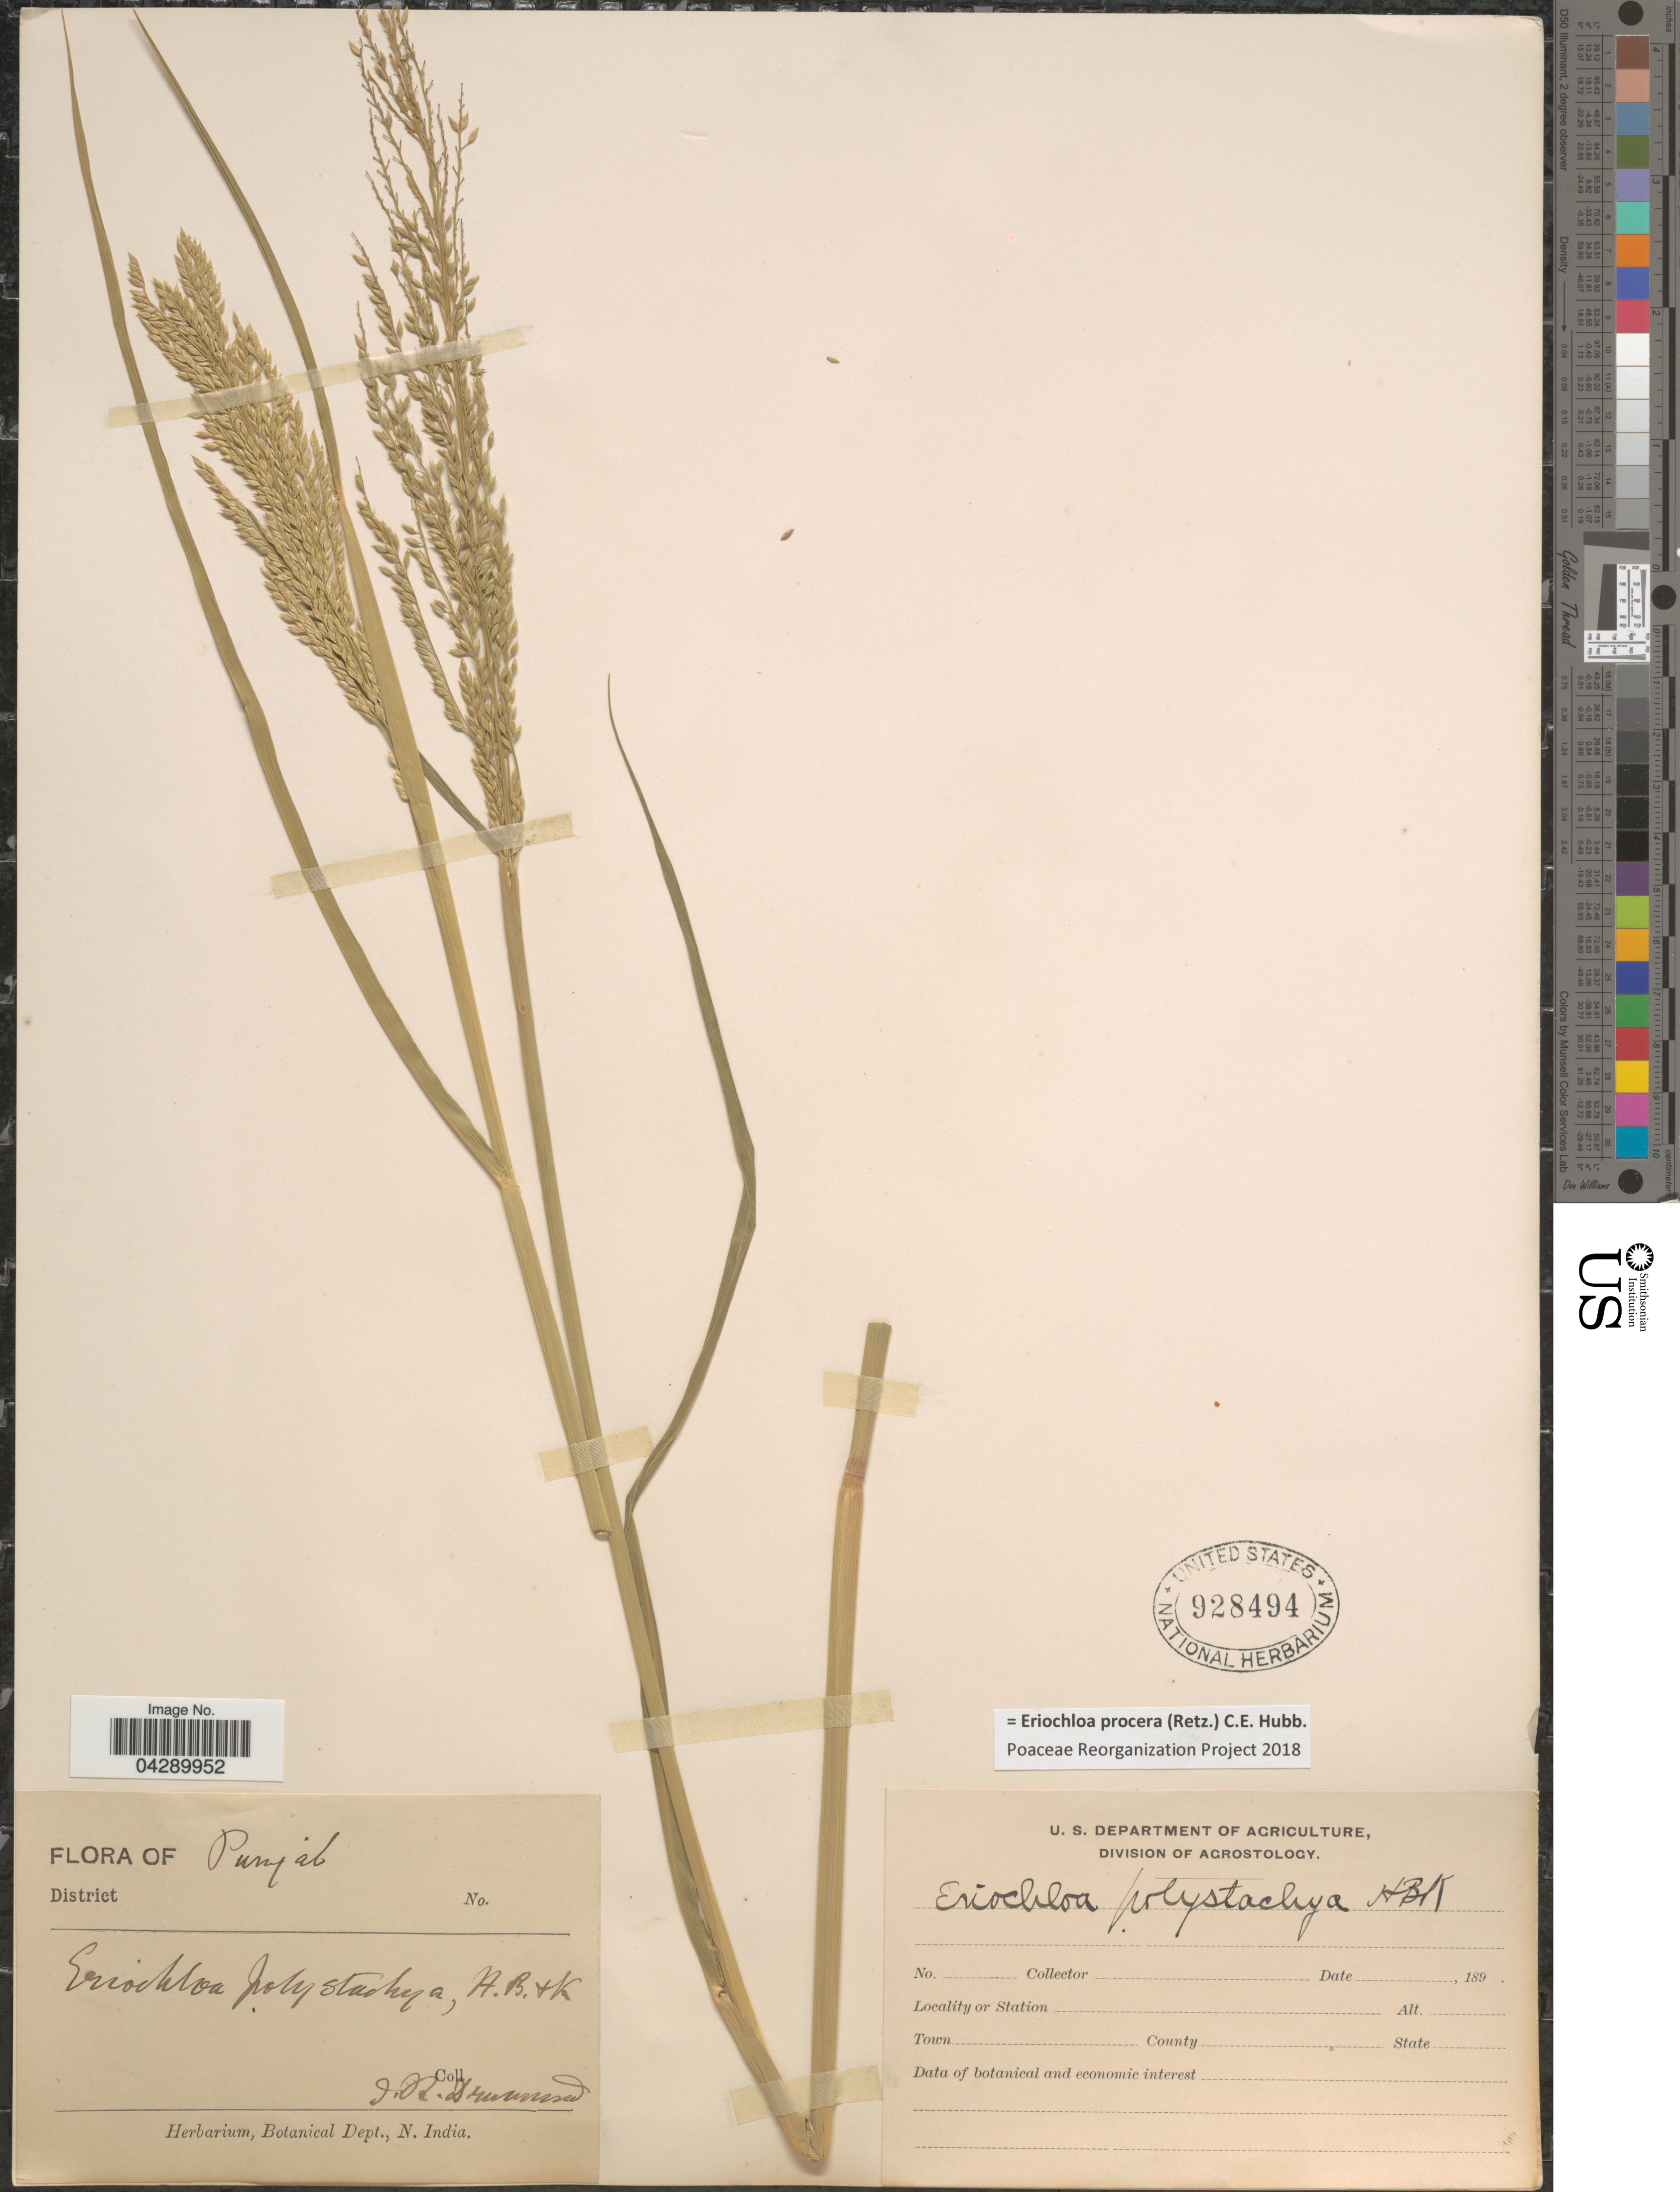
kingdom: Plantae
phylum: Tracheophyta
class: Liliopsida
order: Poales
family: Poaceae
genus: Eriochloa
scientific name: Eriochloa procera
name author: (Retz.) C.E. Hubb.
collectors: J. R. Drummond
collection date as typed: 189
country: India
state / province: Punjab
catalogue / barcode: US 928494